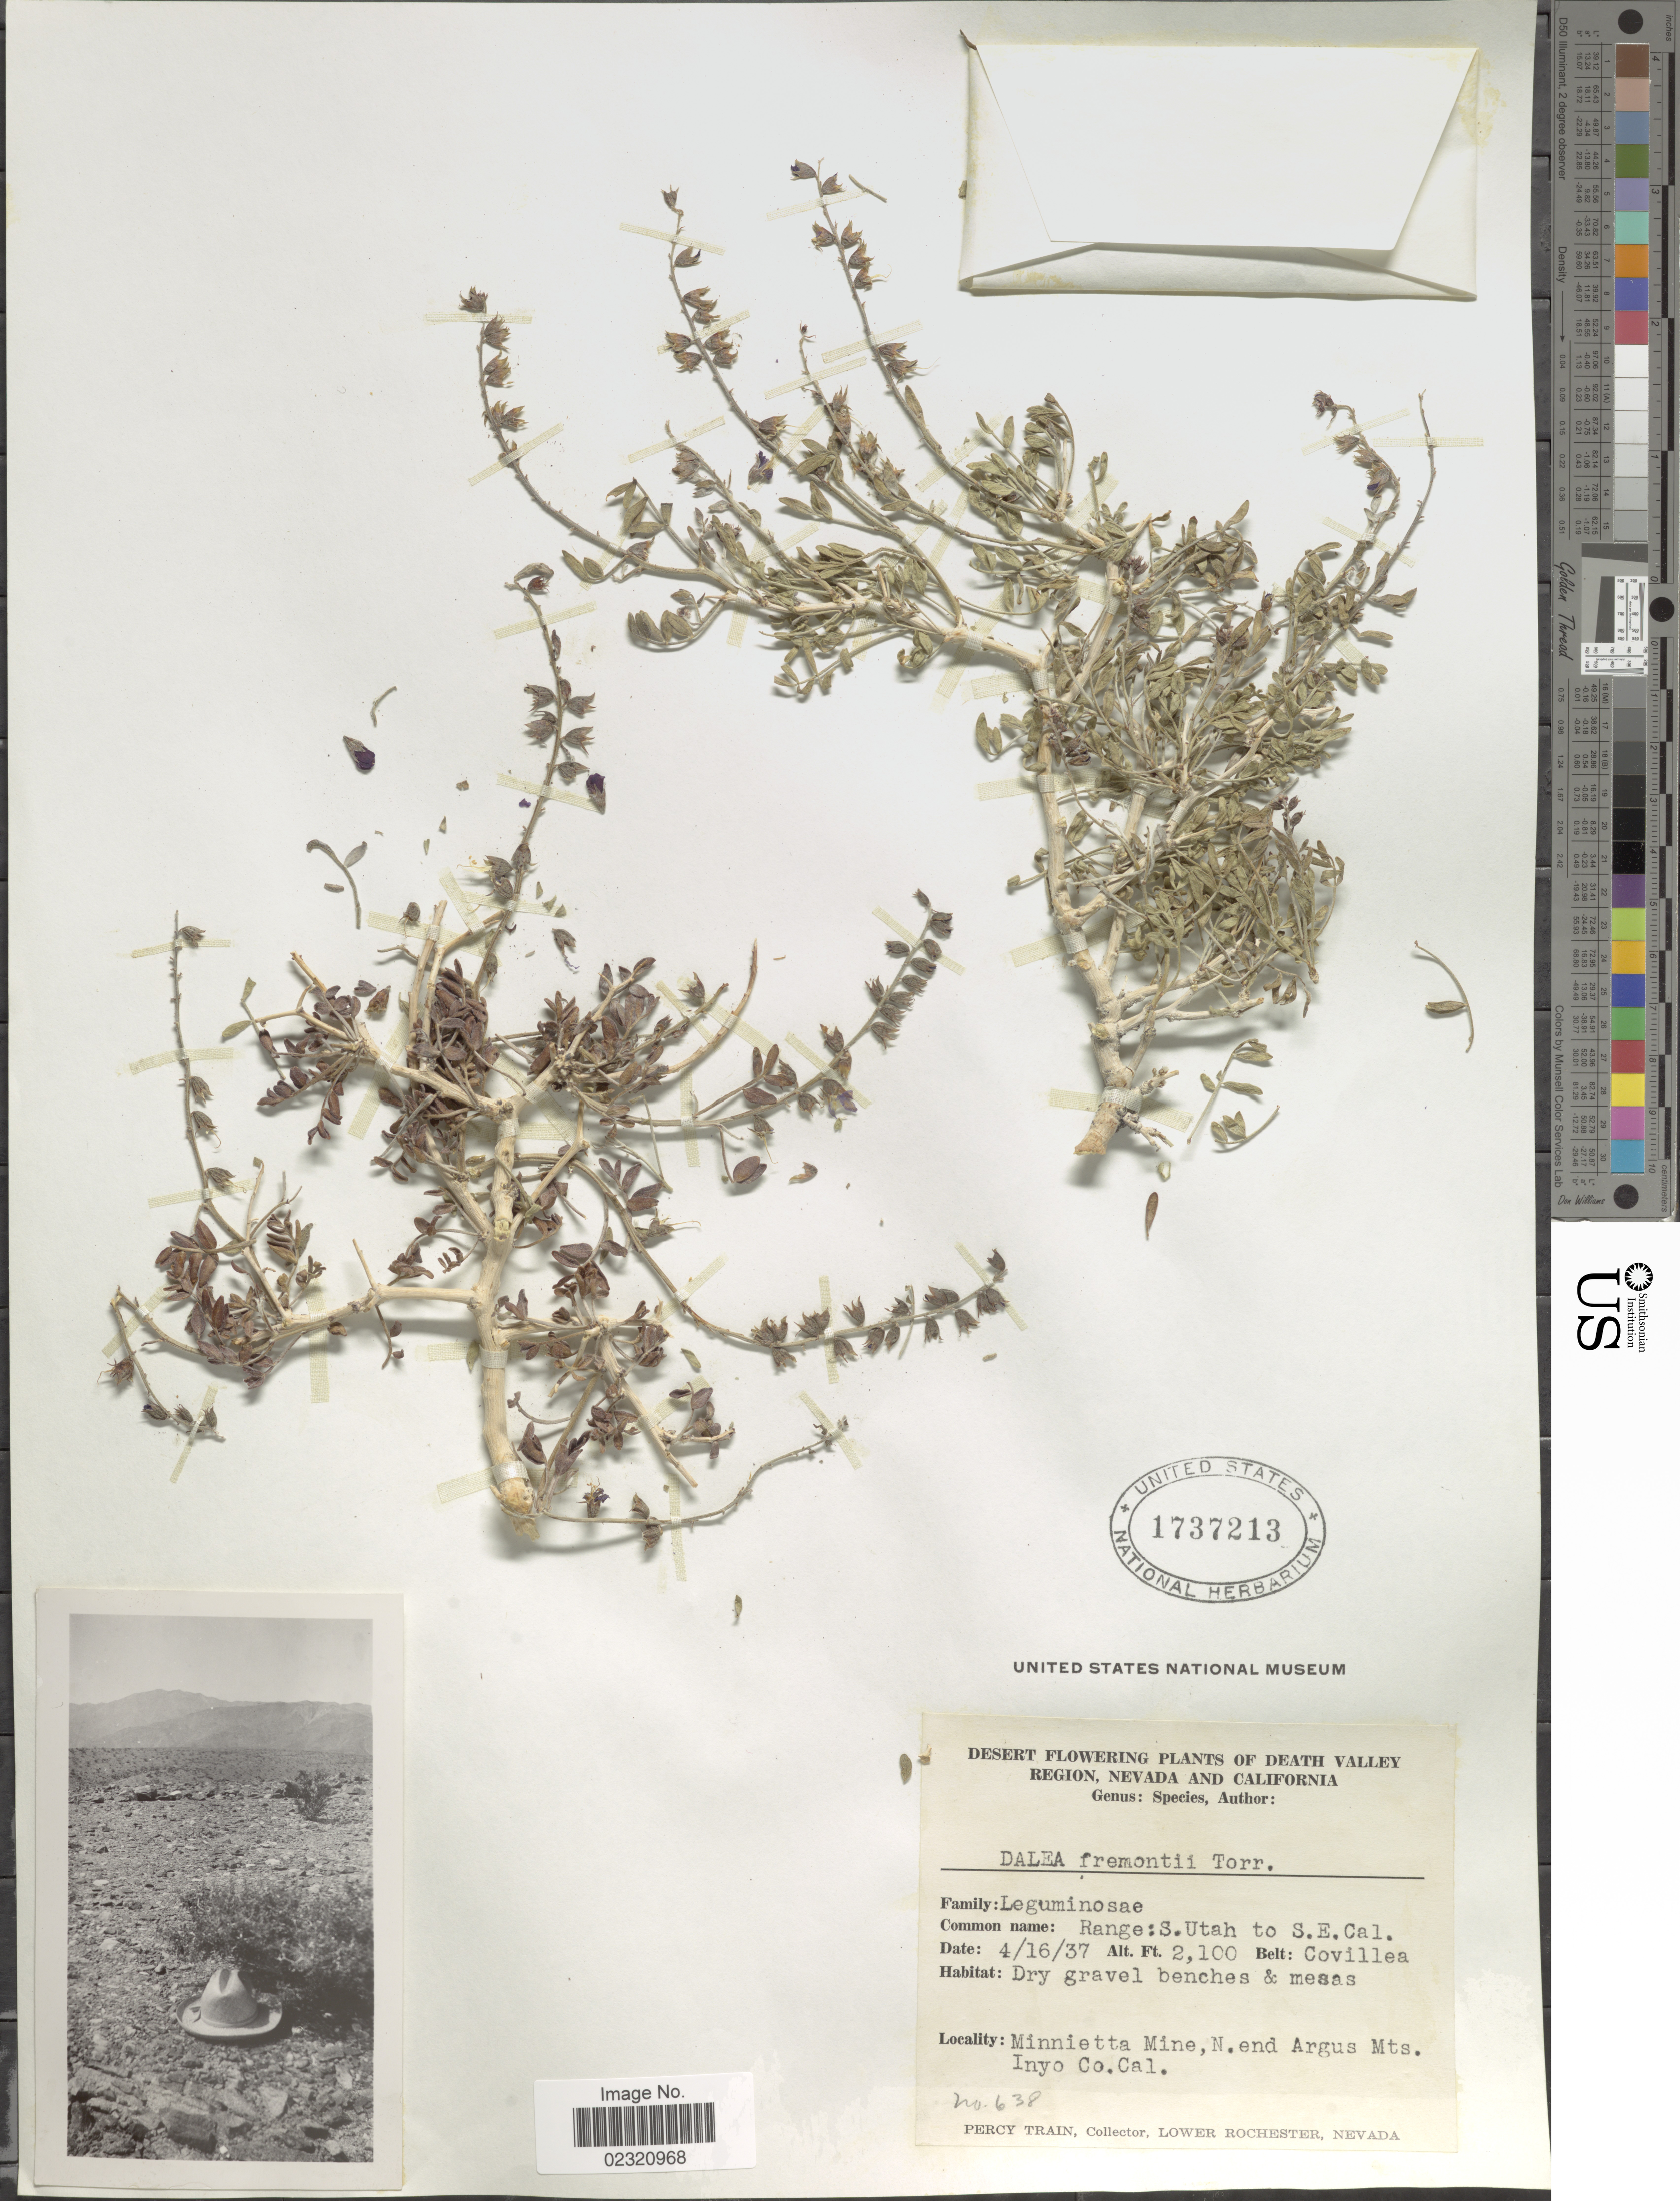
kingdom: Plantae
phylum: Tracheophyta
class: Magnoliopsida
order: Fabales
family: Fabaceae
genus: Psorothamnus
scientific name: Psorothamnus fremontii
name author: (Torr. ex A. Gray) Barneby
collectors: P. Train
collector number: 638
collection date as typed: Transcribed d/m/y: 16/4/37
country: United States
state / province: California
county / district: Inyo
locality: Central and Southern Utah and Adjacent Portions of Nevada and Arizona, Minnietta Mine, N. end Argus Mts., Inyo Co. Cal.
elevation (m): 640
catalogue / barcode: US 1737213